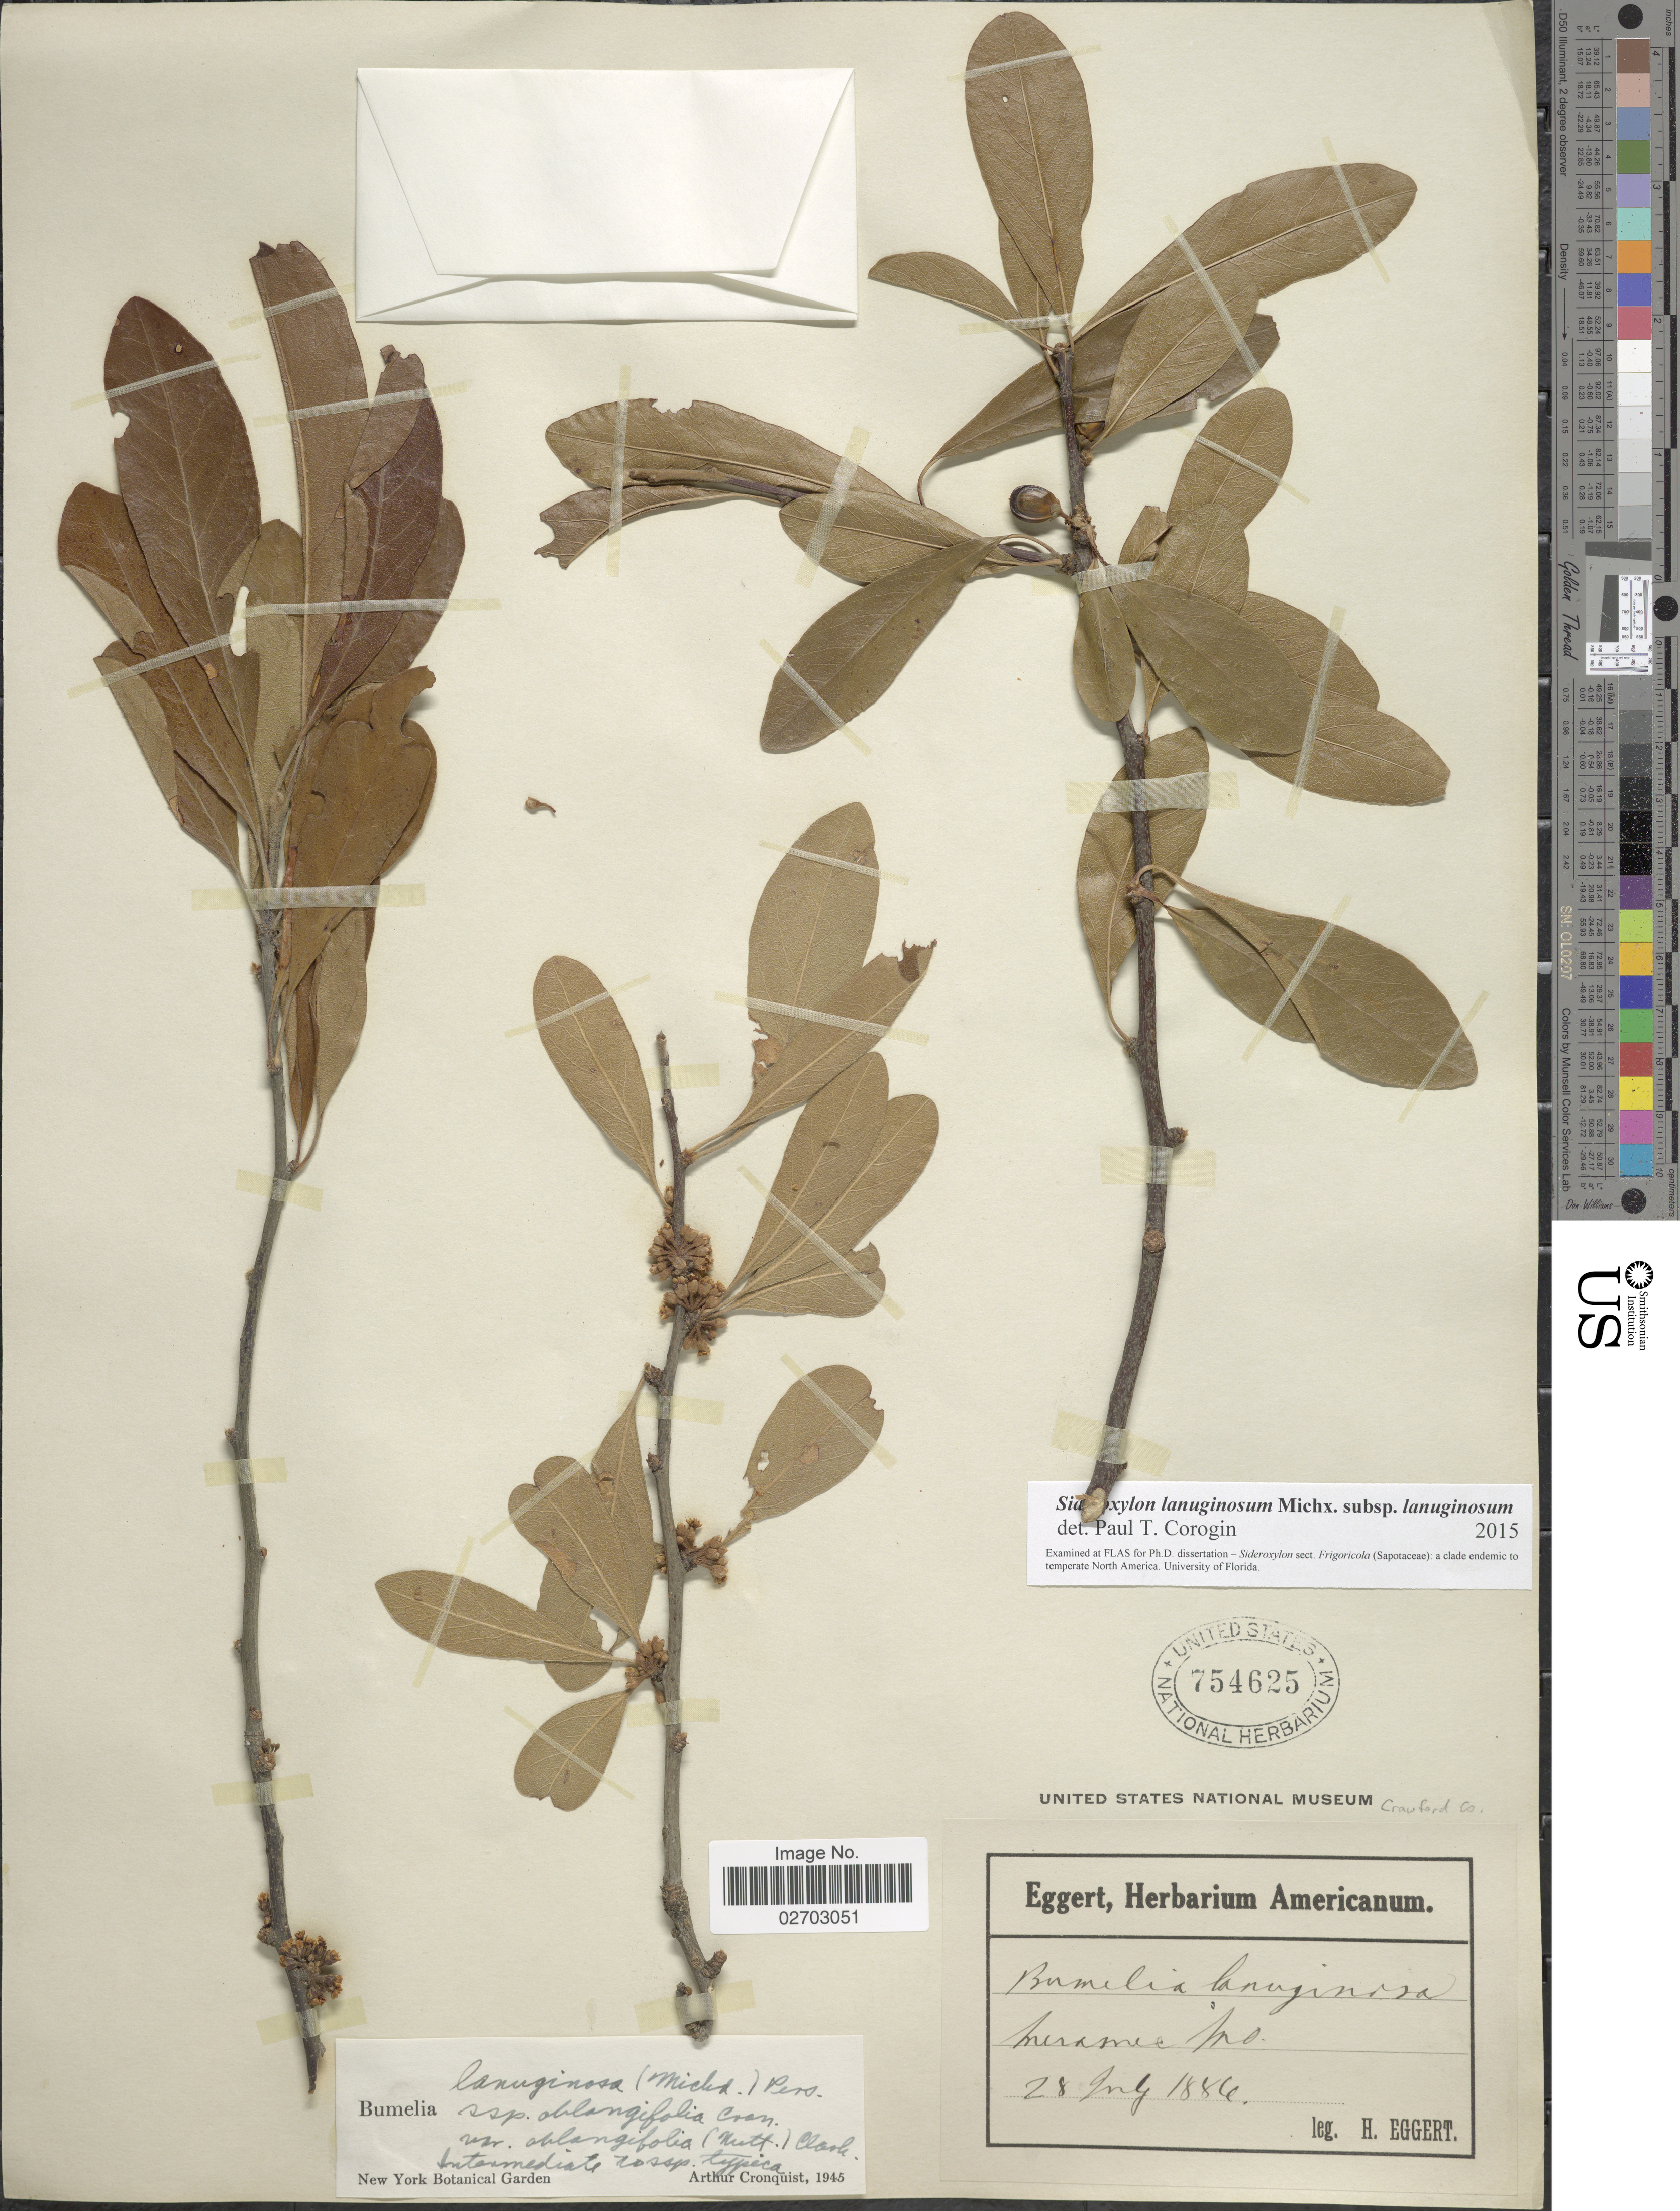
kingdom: Plantae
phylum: Tracheophyta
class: Magnoliopsida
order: Ericales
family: Sapotaceae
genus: Sideroxylon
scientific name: Sideroxylon lanuginosum subsp. lanuginosum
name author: Michx.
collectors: H. Eggert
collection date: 1886-07-28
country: United States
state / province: Missouri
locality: Meramec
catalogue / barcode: US 754625